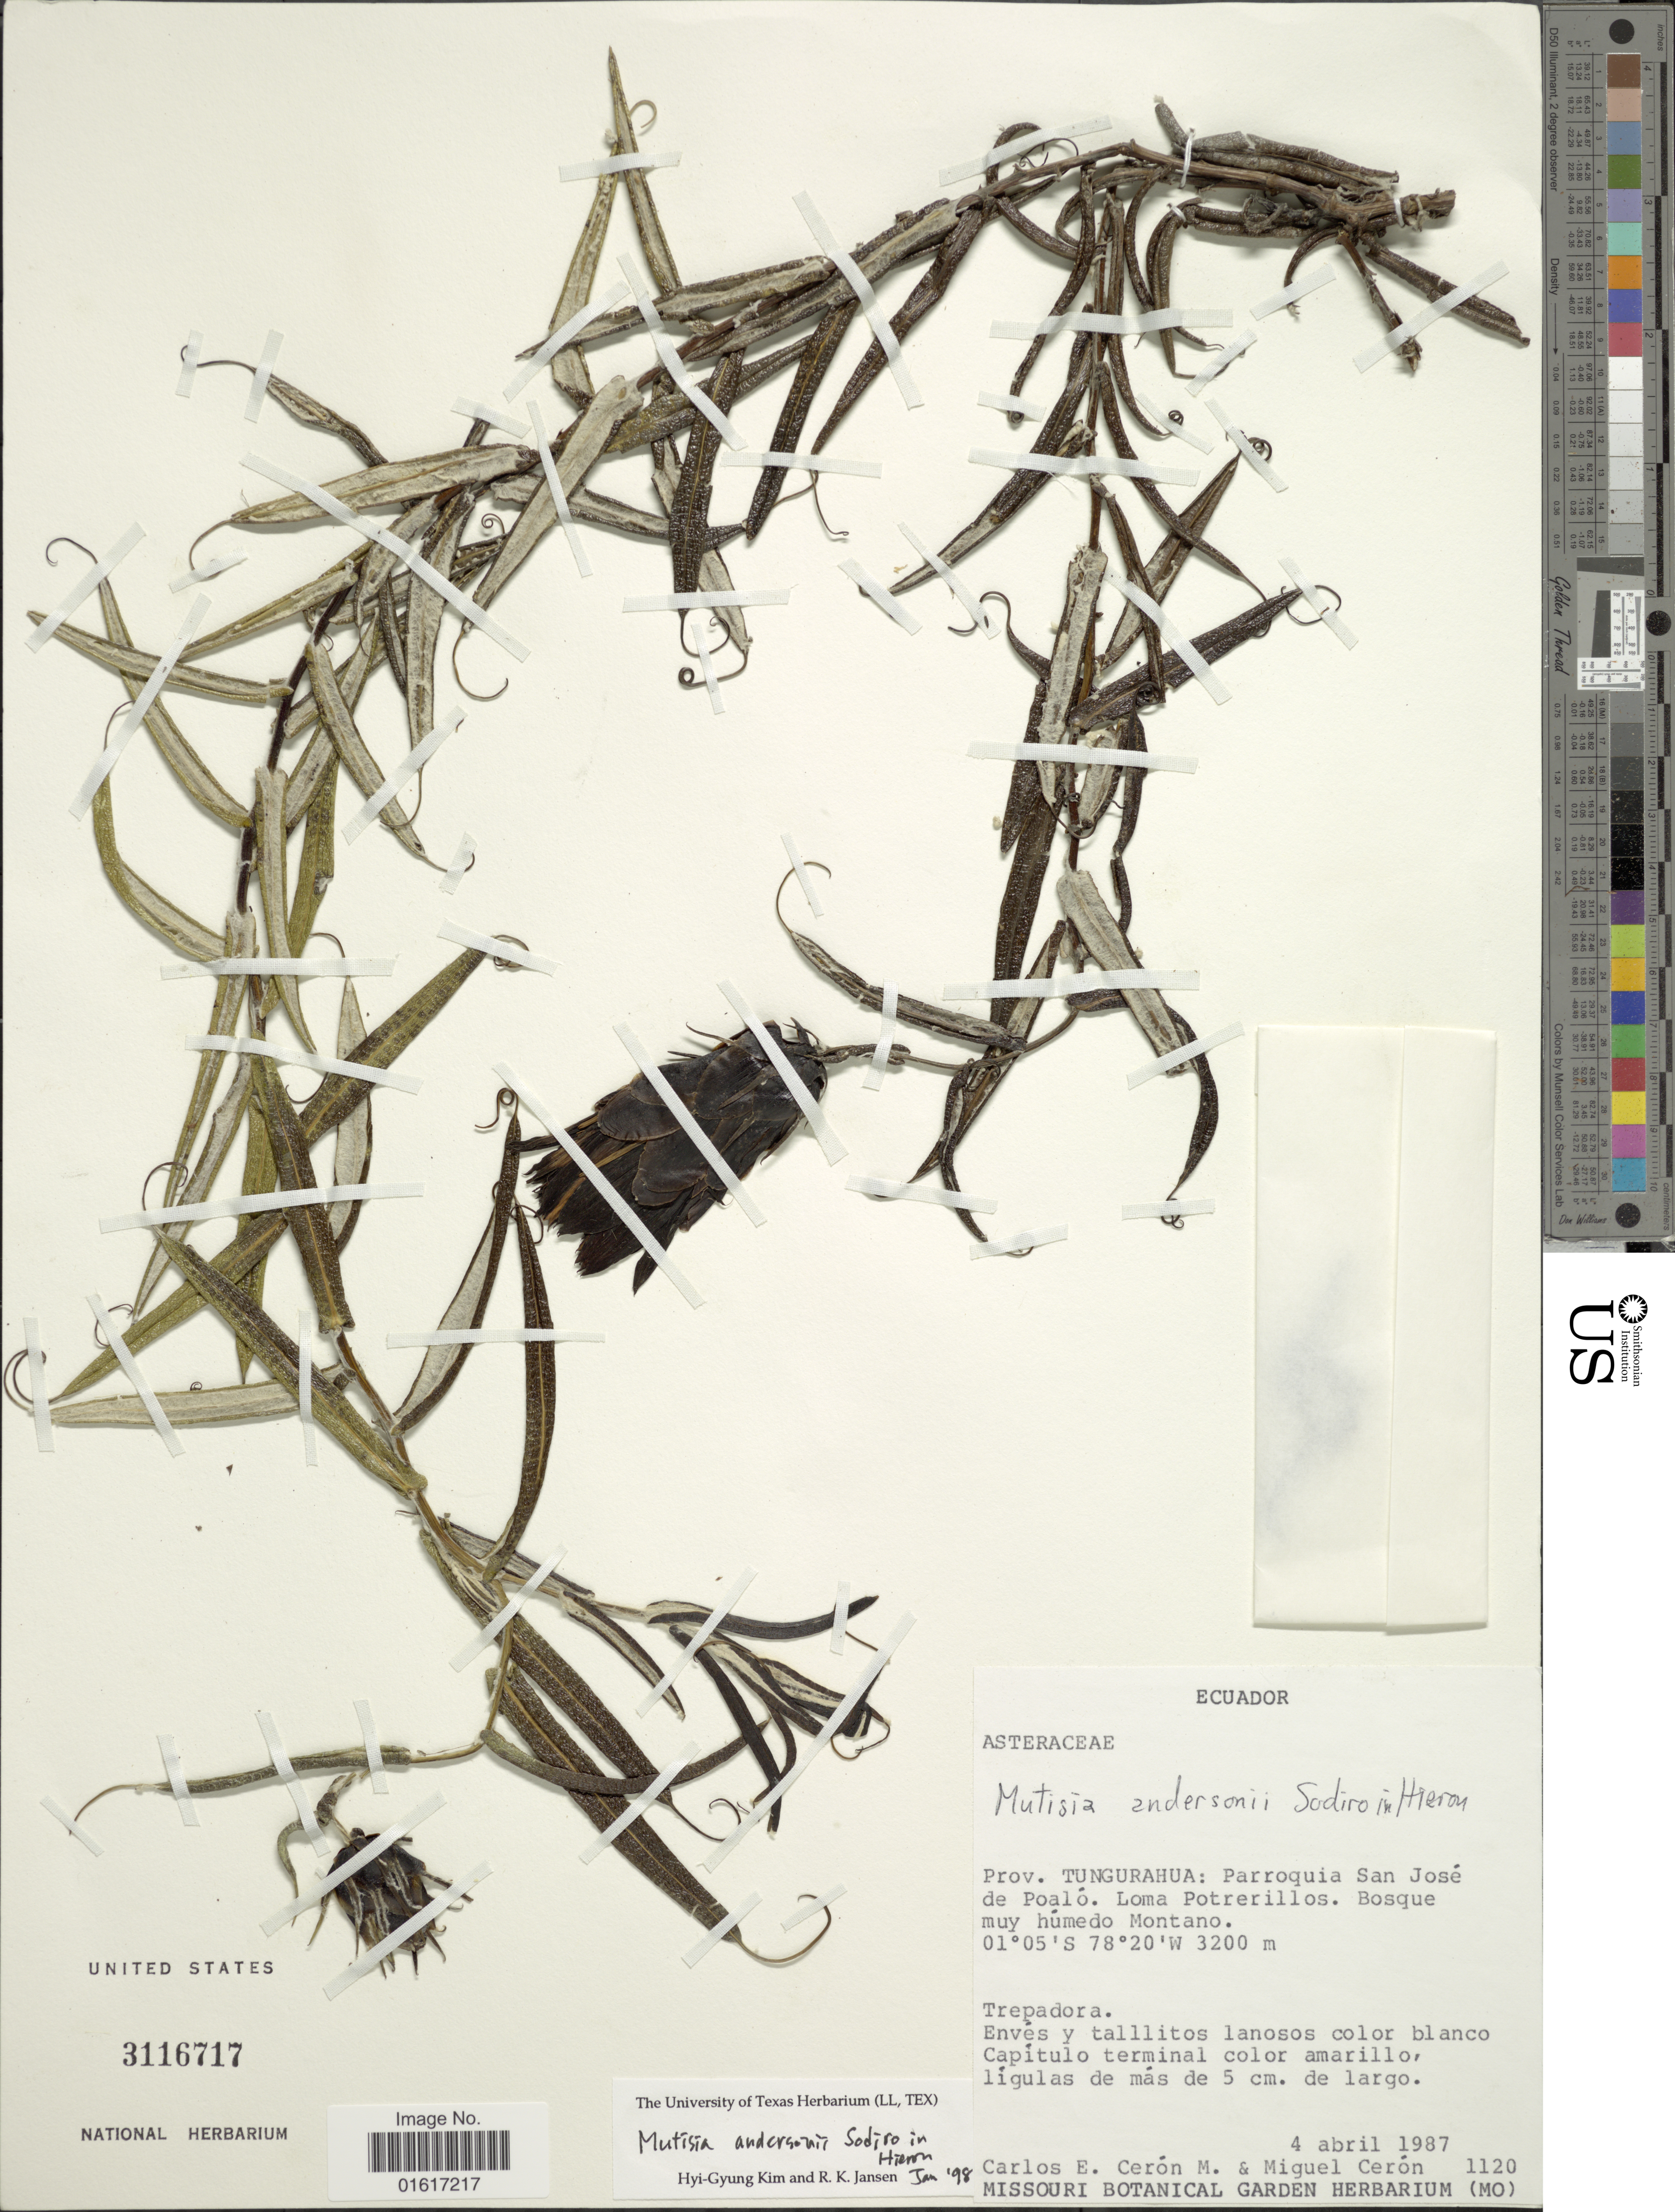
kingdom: Plantae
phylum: Tracheophyta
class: Magnoliopsida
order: Asterales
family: Asteraceae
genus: Mutisia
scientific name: Mutisia anderssonii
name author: Sodiro ex Hieron.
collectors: C. E. Cerón M. & M. Ceron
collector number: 1120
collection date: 1987-04-04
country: Ecuador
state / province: Tungurahua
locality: Parroquia San José de Poaló. Loma Potrerillos. Bosque muy húmedo Montano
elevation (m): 3200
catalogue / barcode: US 3116717